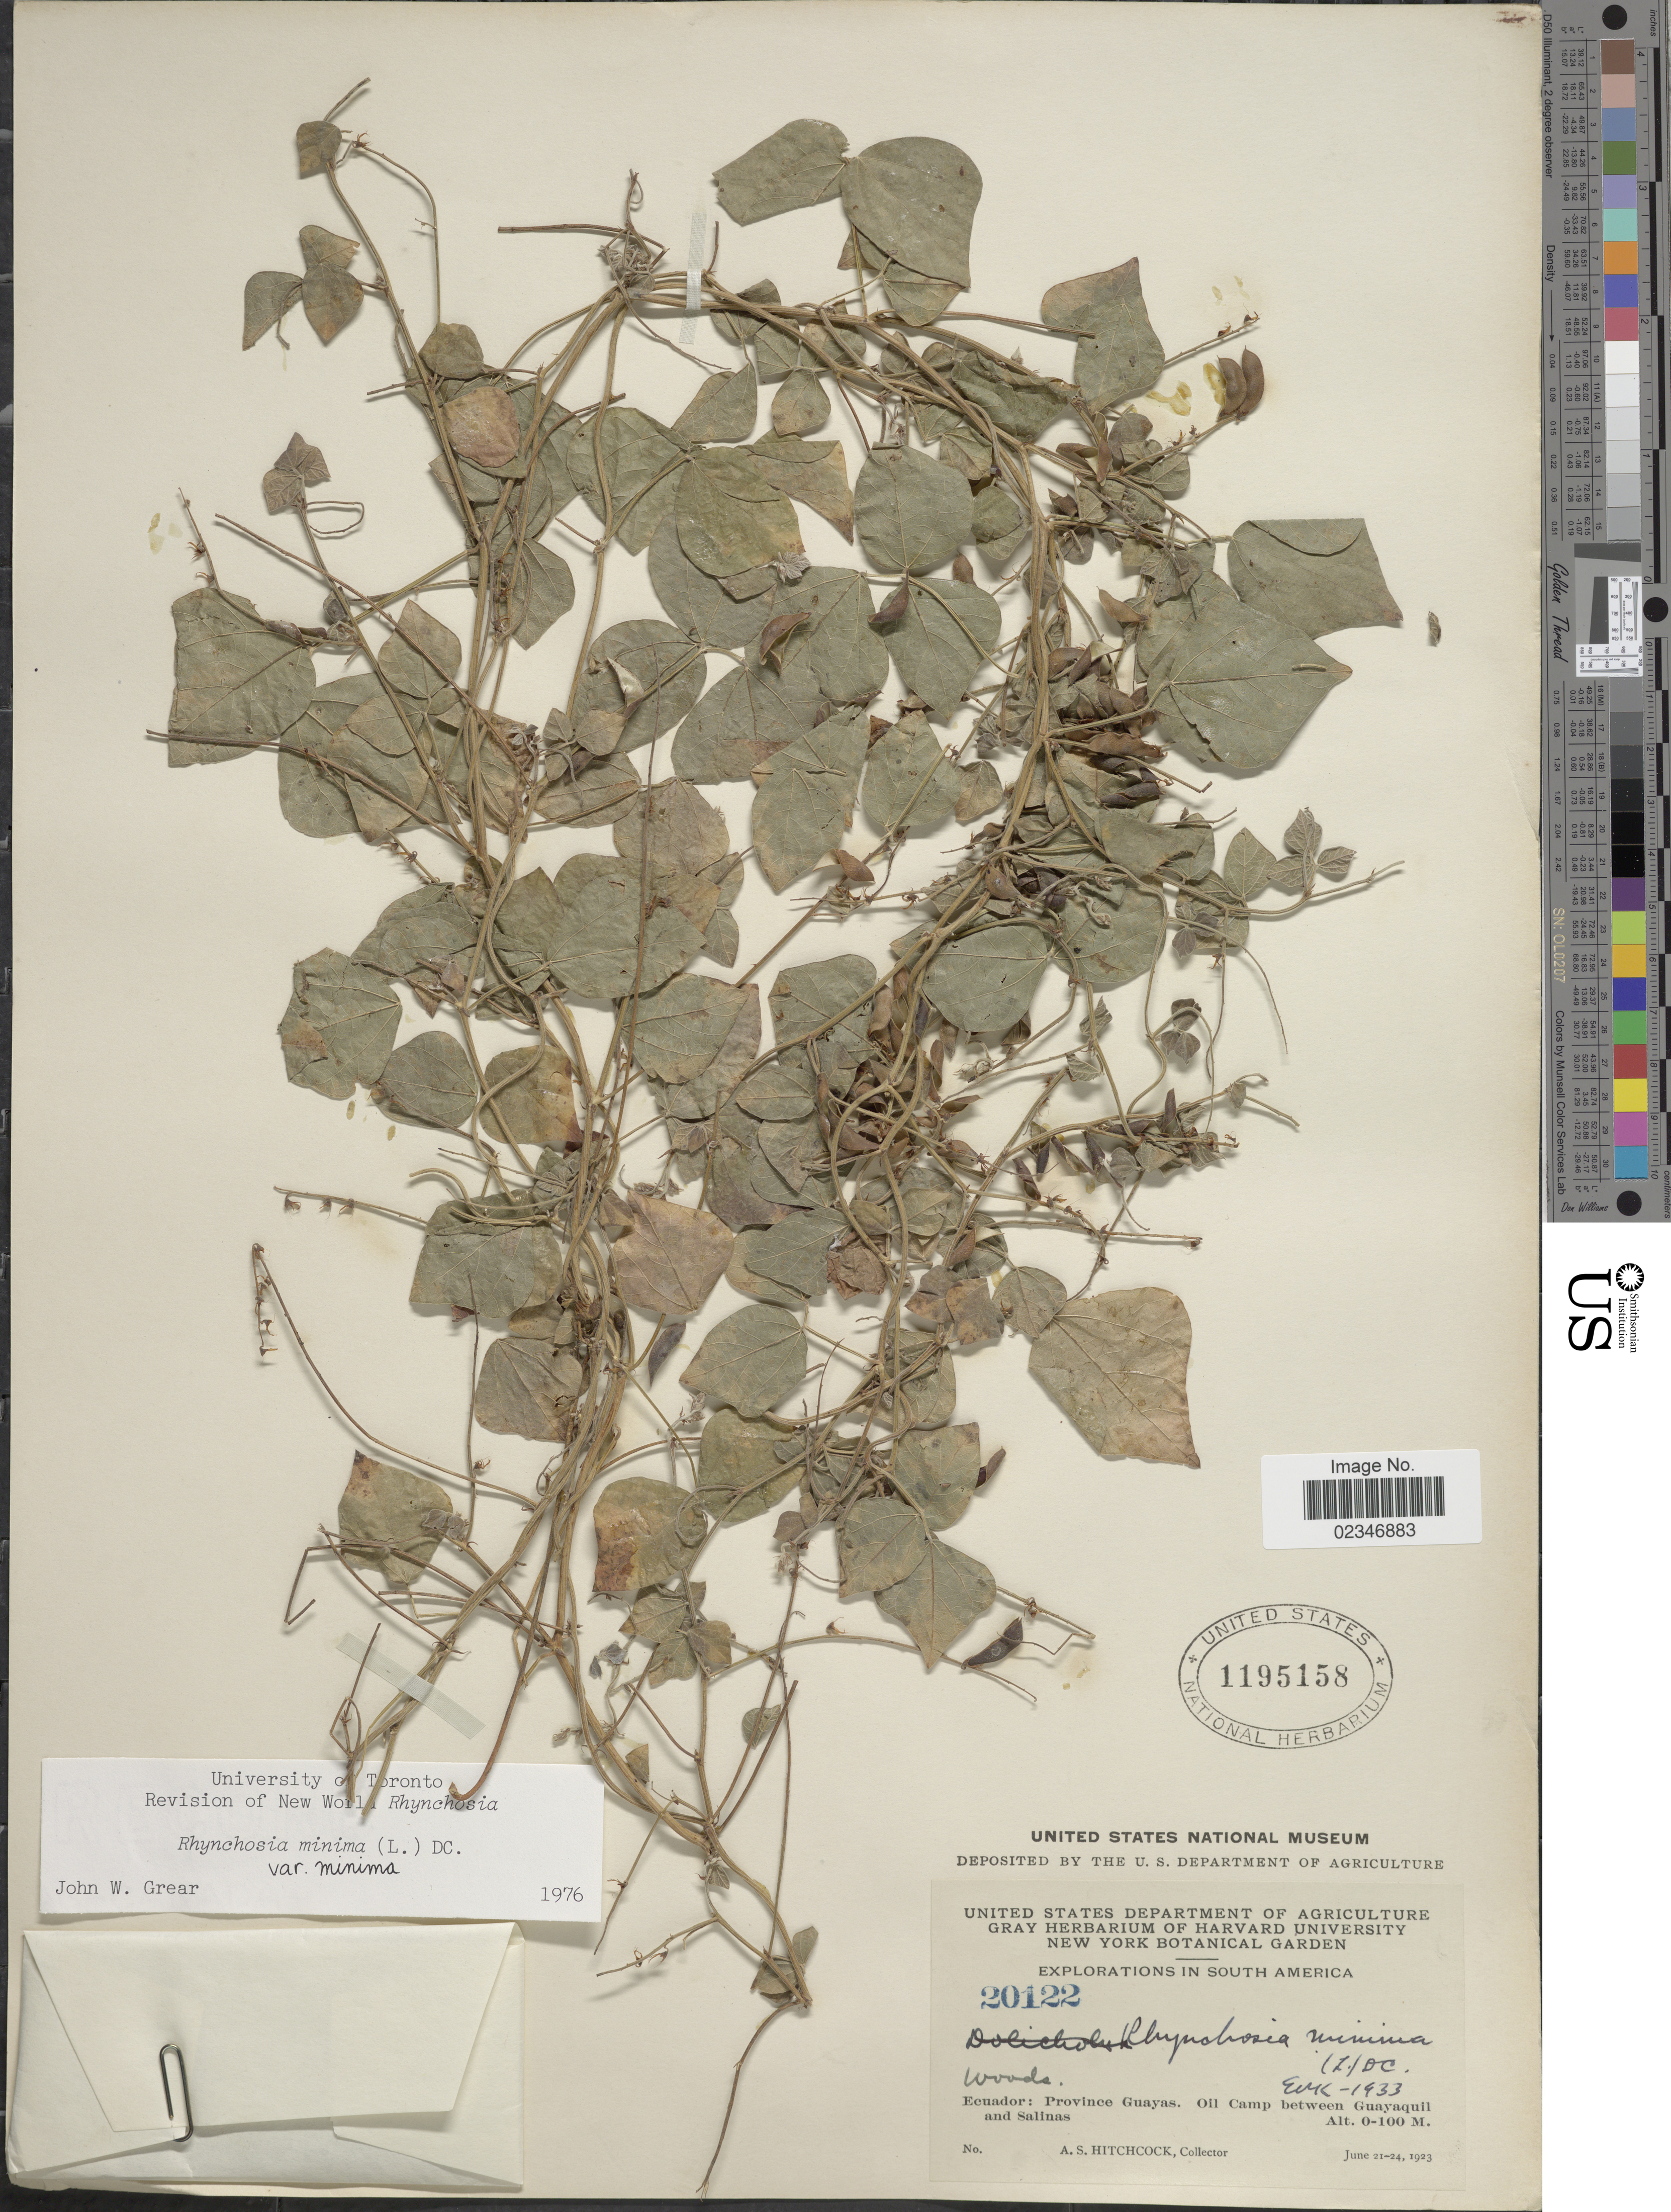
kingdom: Plantae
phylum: Tracheophyta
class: Magnoliopsida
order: Fabales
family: Fabaceae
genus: Rhynchosia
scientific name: Rhynchosia minima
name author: (L.) DC.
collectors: A. S. Hitchcock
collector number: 20122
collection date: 1923-06-21/1923-06-24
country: Ecuador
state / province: Guayas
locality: Oil Camp between Guayaquil and Salinas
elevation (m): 0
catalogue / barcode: US 1195158